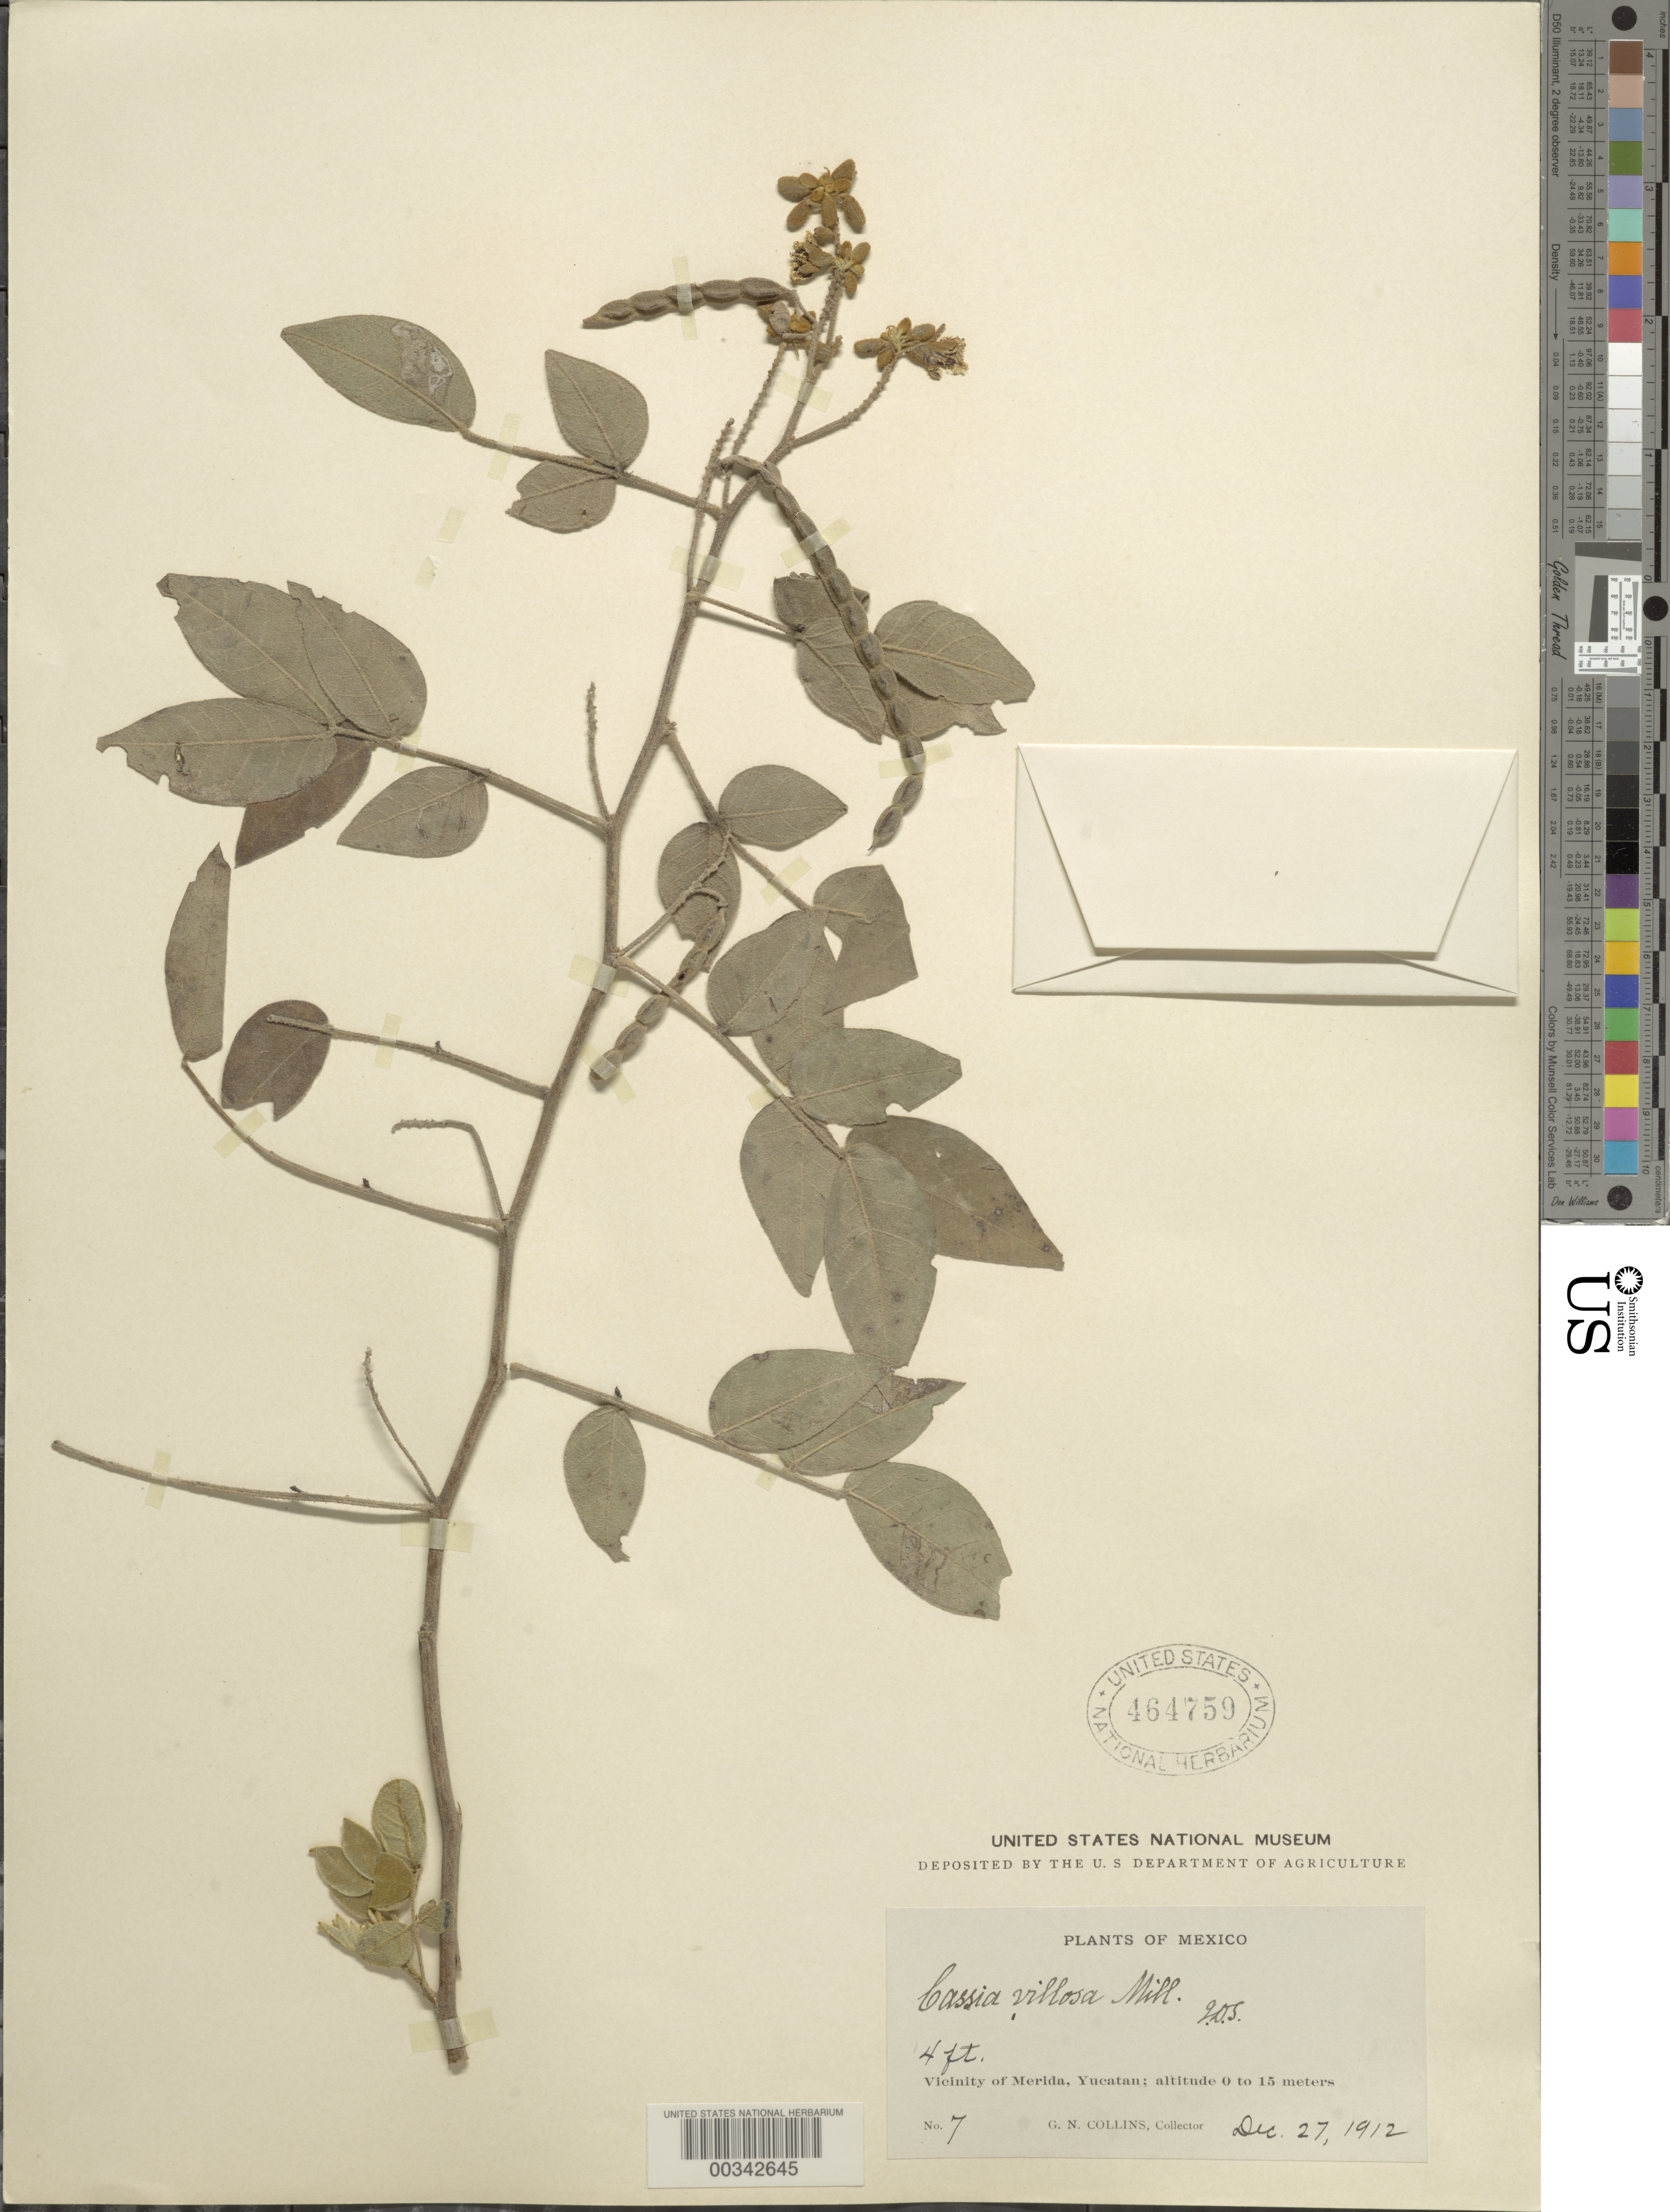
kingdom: Plantae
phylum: Tracheophyta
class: Magnoliopsida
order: Fabales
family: Fabaceae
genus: Senna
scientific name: Senna villosa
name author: (Mill.) H.S. Irwin & Barneby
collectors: G. Collins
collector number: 7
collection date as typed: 27 Dec 1912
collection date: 1912-12-27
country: Mexico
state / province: Yucatán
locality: Vicinity of merida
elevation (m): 0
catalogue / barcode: US 464759